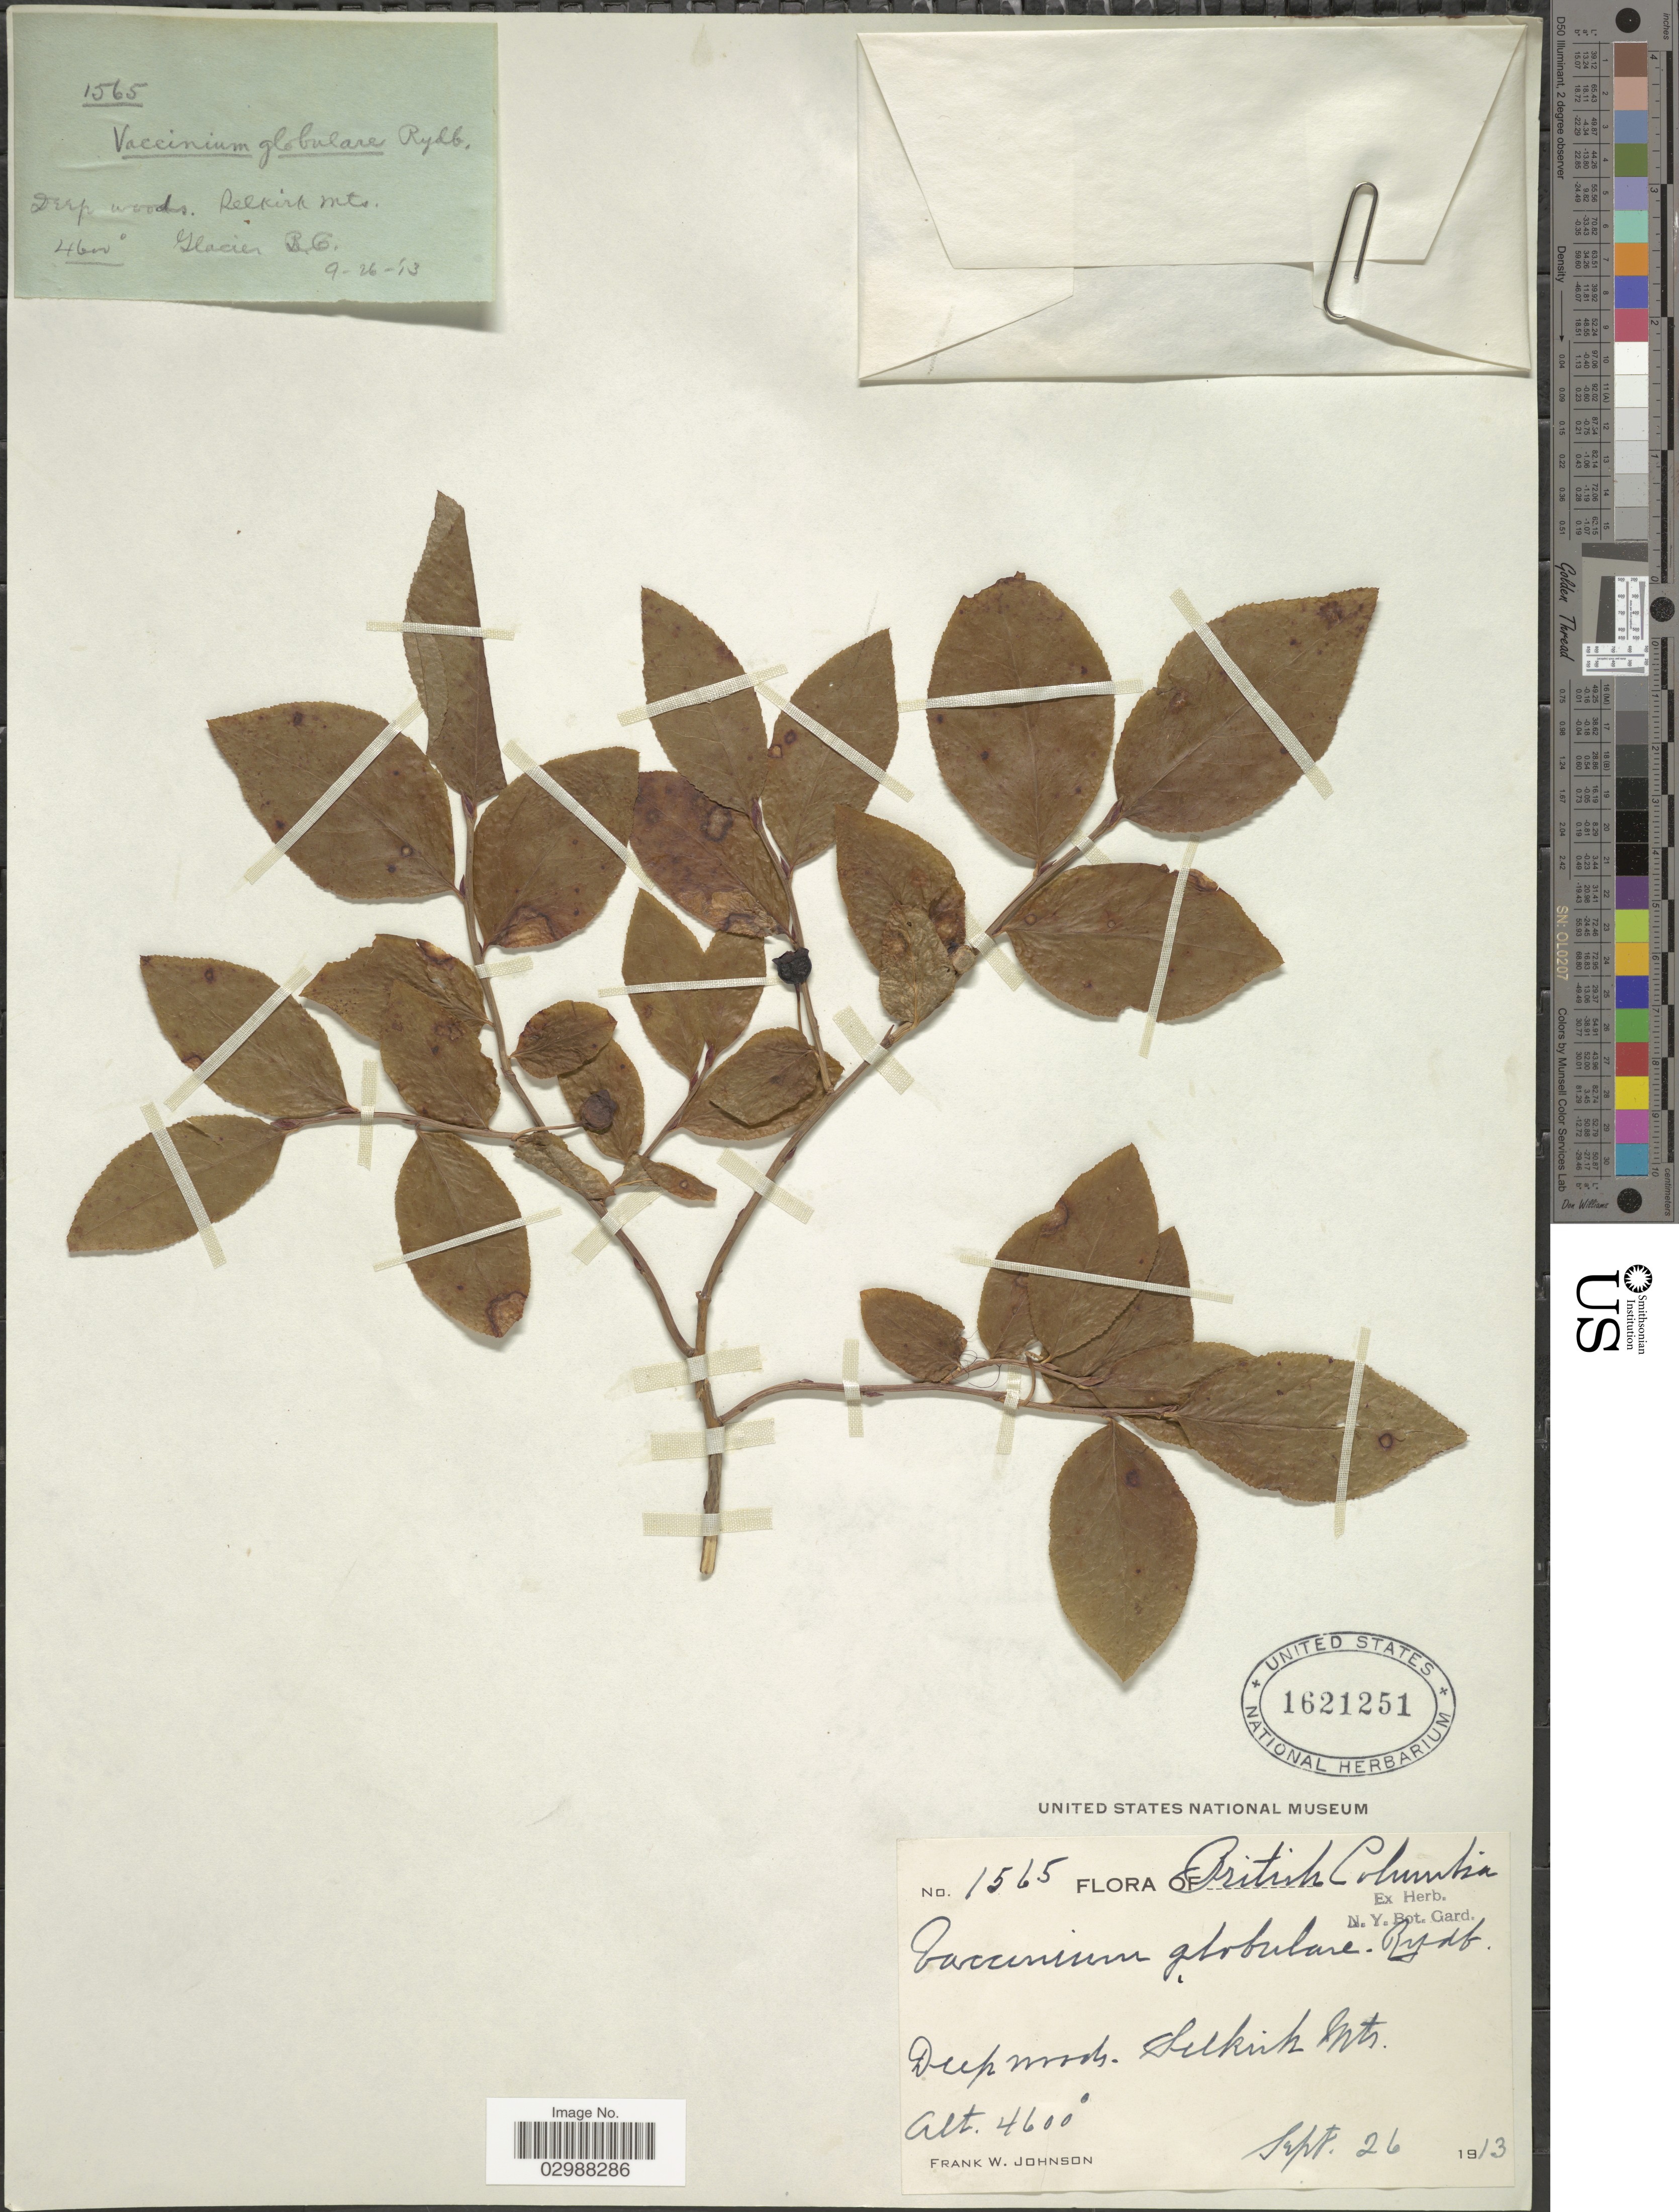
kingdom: Plantae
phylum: Tracheophyta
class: Magnoliopsida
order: Ericales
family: Ericaceae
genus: Vaccinium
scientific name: Vaccinium globulare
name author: Rydb.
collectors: F. W. Johnson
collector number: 1565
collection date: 1913-09-26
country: Canada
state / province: British Columbia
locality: Deep woods, Selkirk Mts.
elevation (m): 1402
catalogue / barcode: US 1621251